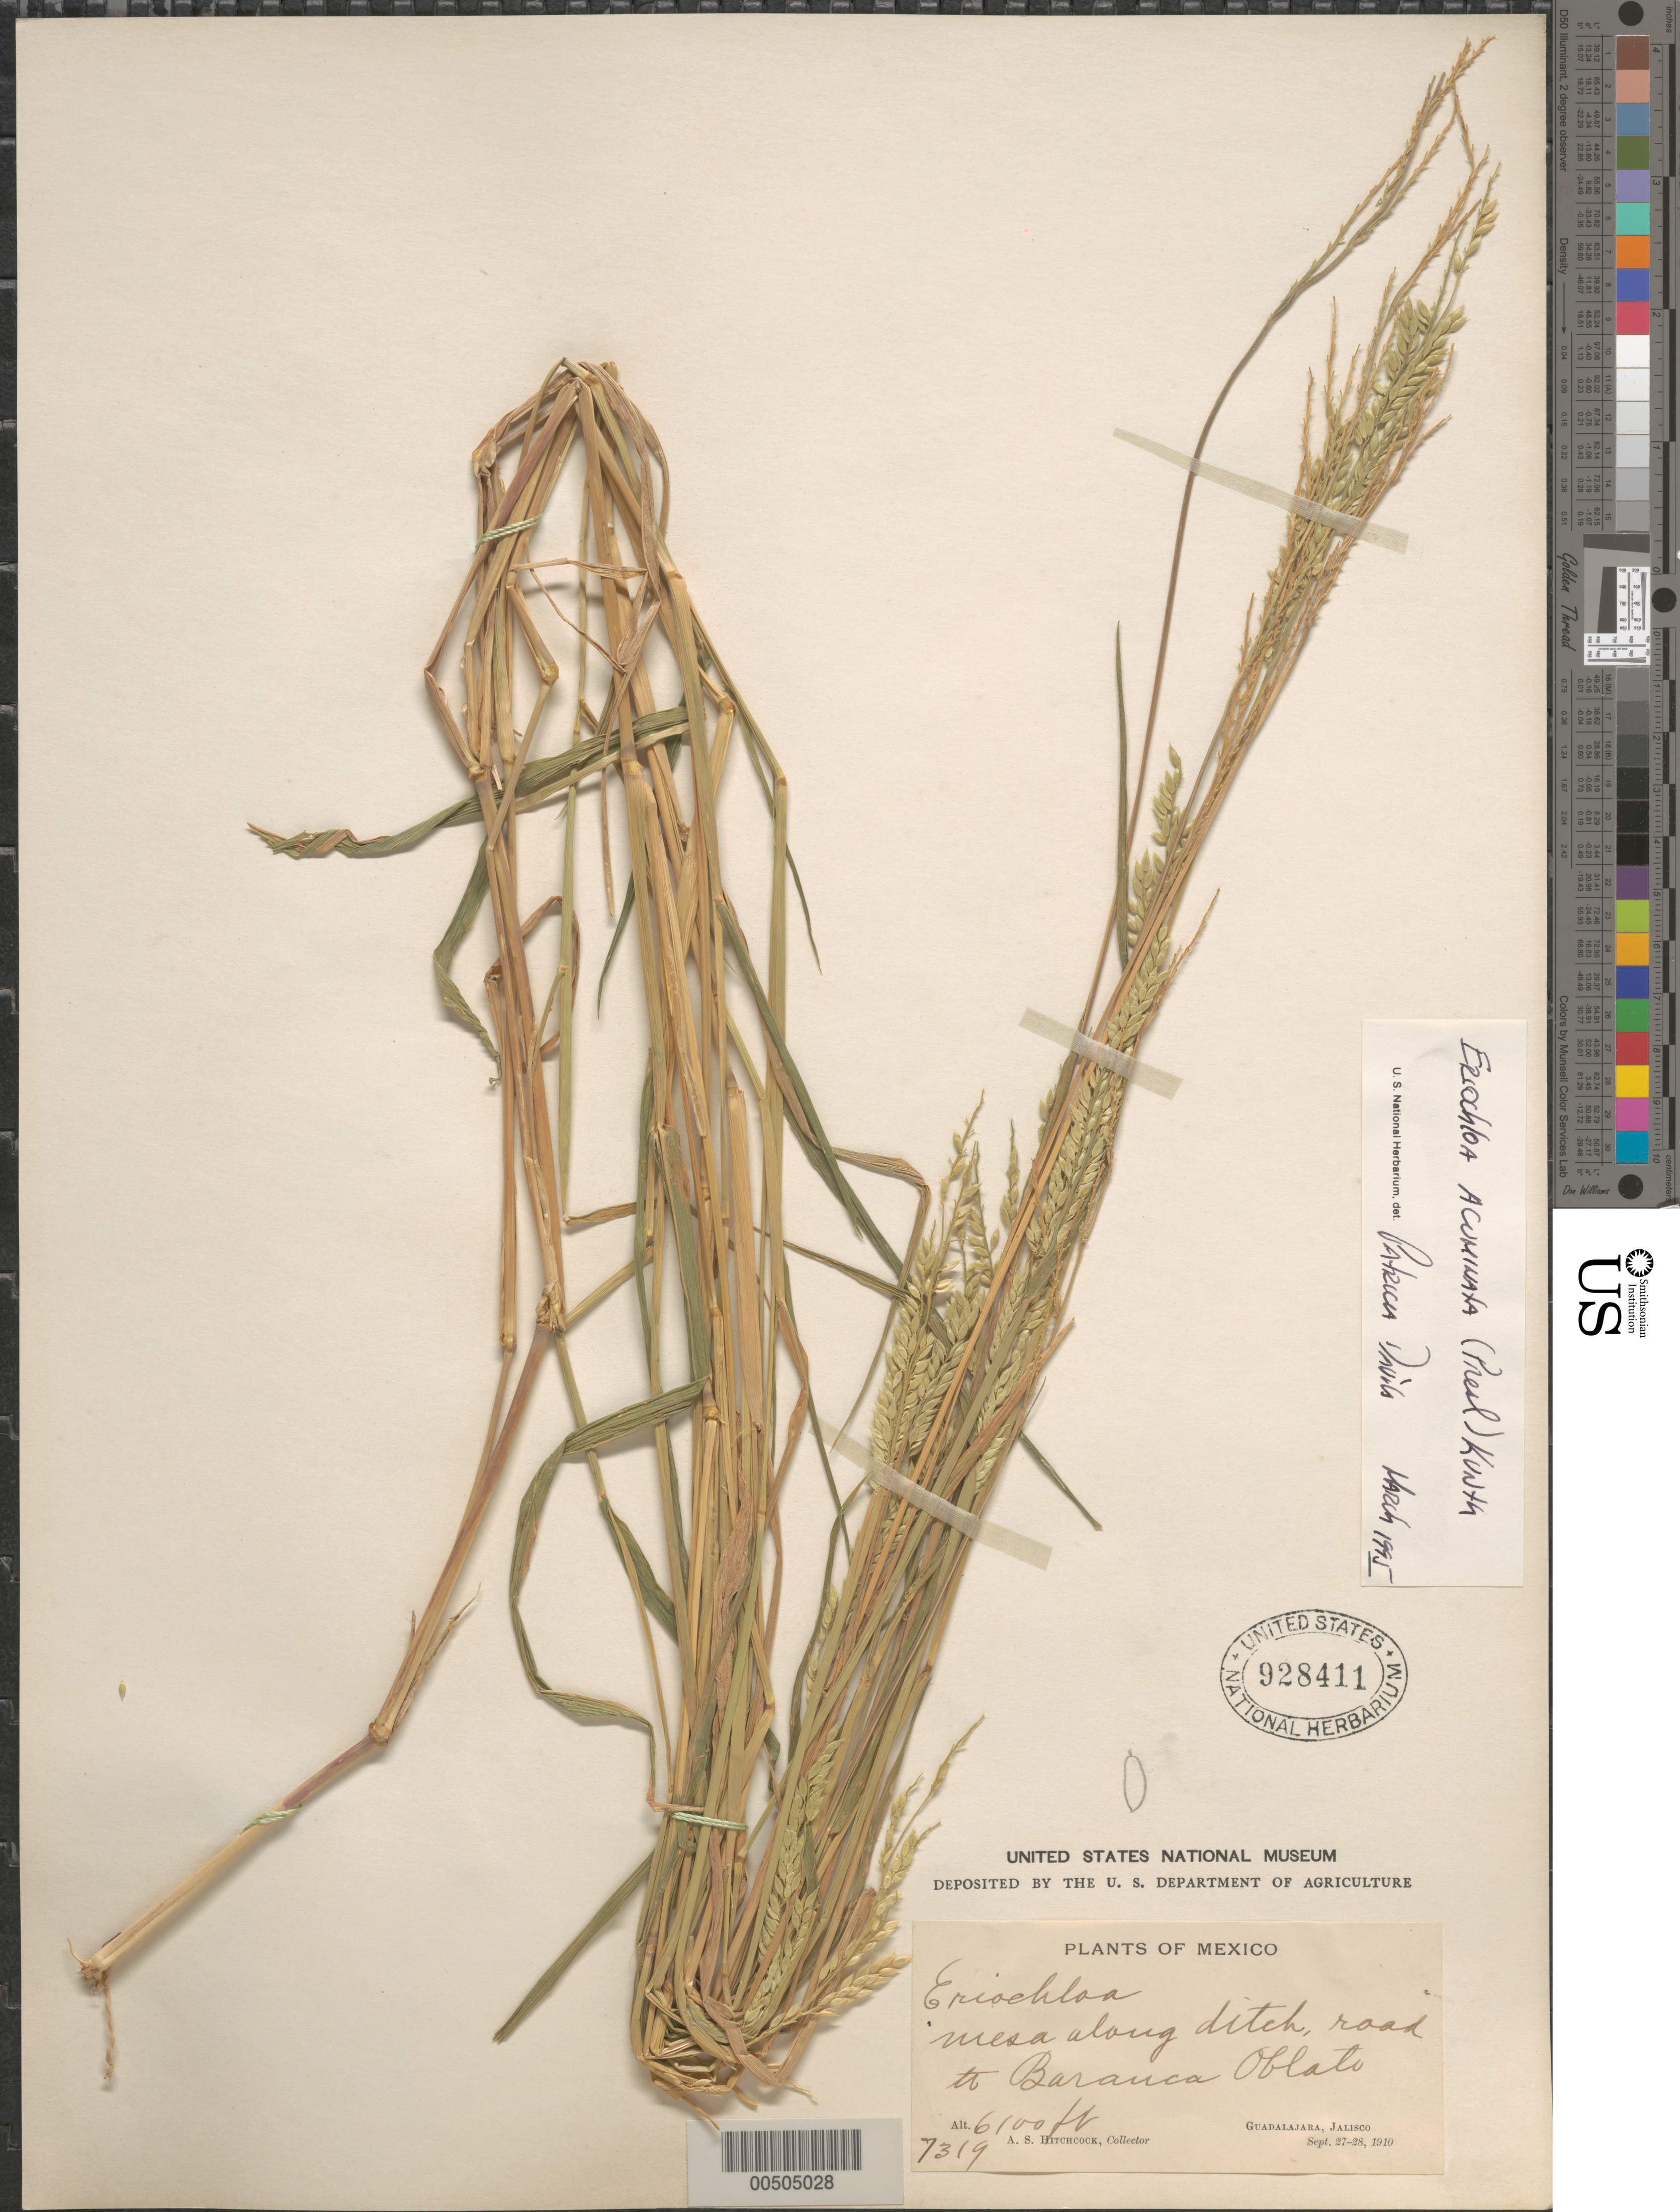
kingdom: Plantae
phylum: Tracheophyta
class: Liliopsida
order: Poales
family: Poaceae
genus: Eriochloa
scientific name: Eriochloa acuminata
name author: (J. Presl) Kunth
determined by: Dávila, P. D.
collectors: A. S. Hitchcock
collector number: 7319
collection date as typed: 27 Sep 1910 to 28 Sep 1910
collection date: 1910-09-27/1910-09-28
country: Mexico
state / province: Jalisco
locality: Guadalajara, rd to Baranca Oblato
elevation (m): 1859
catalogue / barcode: US 928411